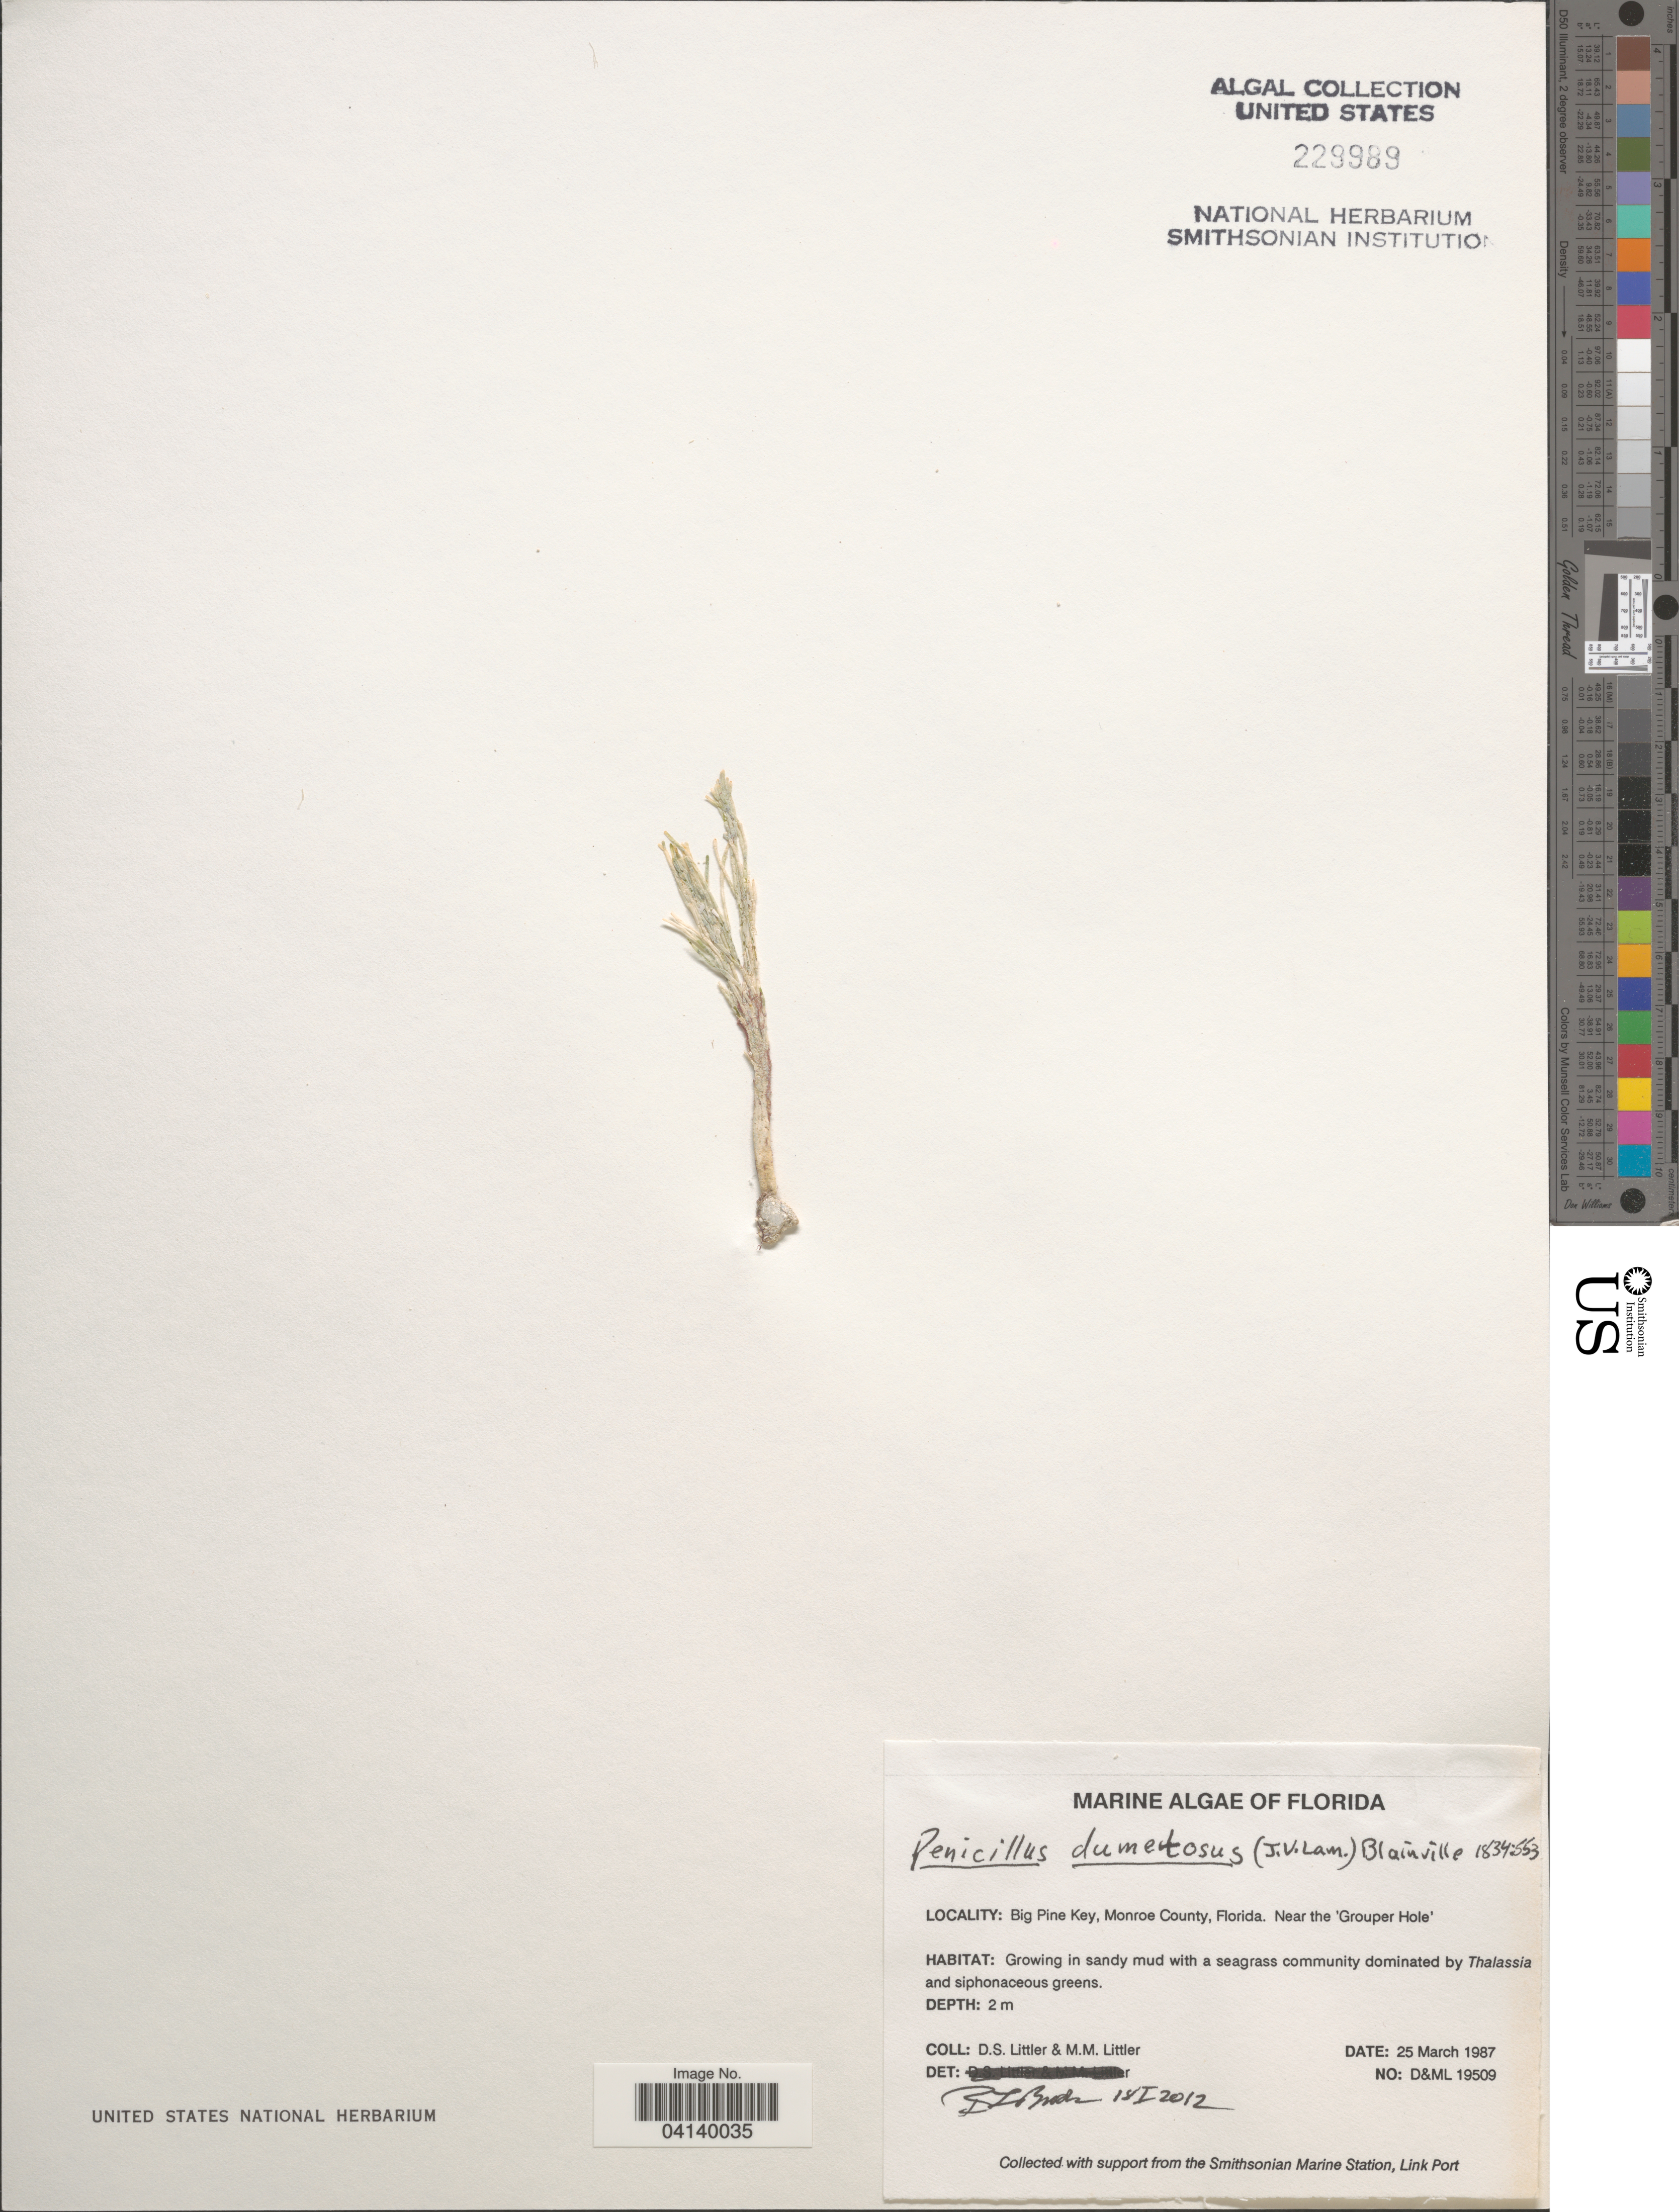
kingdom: Plantae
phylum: Chlorophyta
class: Ulvophyceae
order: Bryopsidales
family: Udoteaceae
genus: Penicillus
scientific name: Penicillus dumetosus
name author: (J.V.Lamouroux) Blainville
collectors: D. S. Littler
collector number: D&ML19509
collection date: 1987-03-25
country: United States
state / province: Florida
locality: Big Pine Key, Monroe County. Near the 'Grouper Hole'.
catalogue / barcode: US 229989